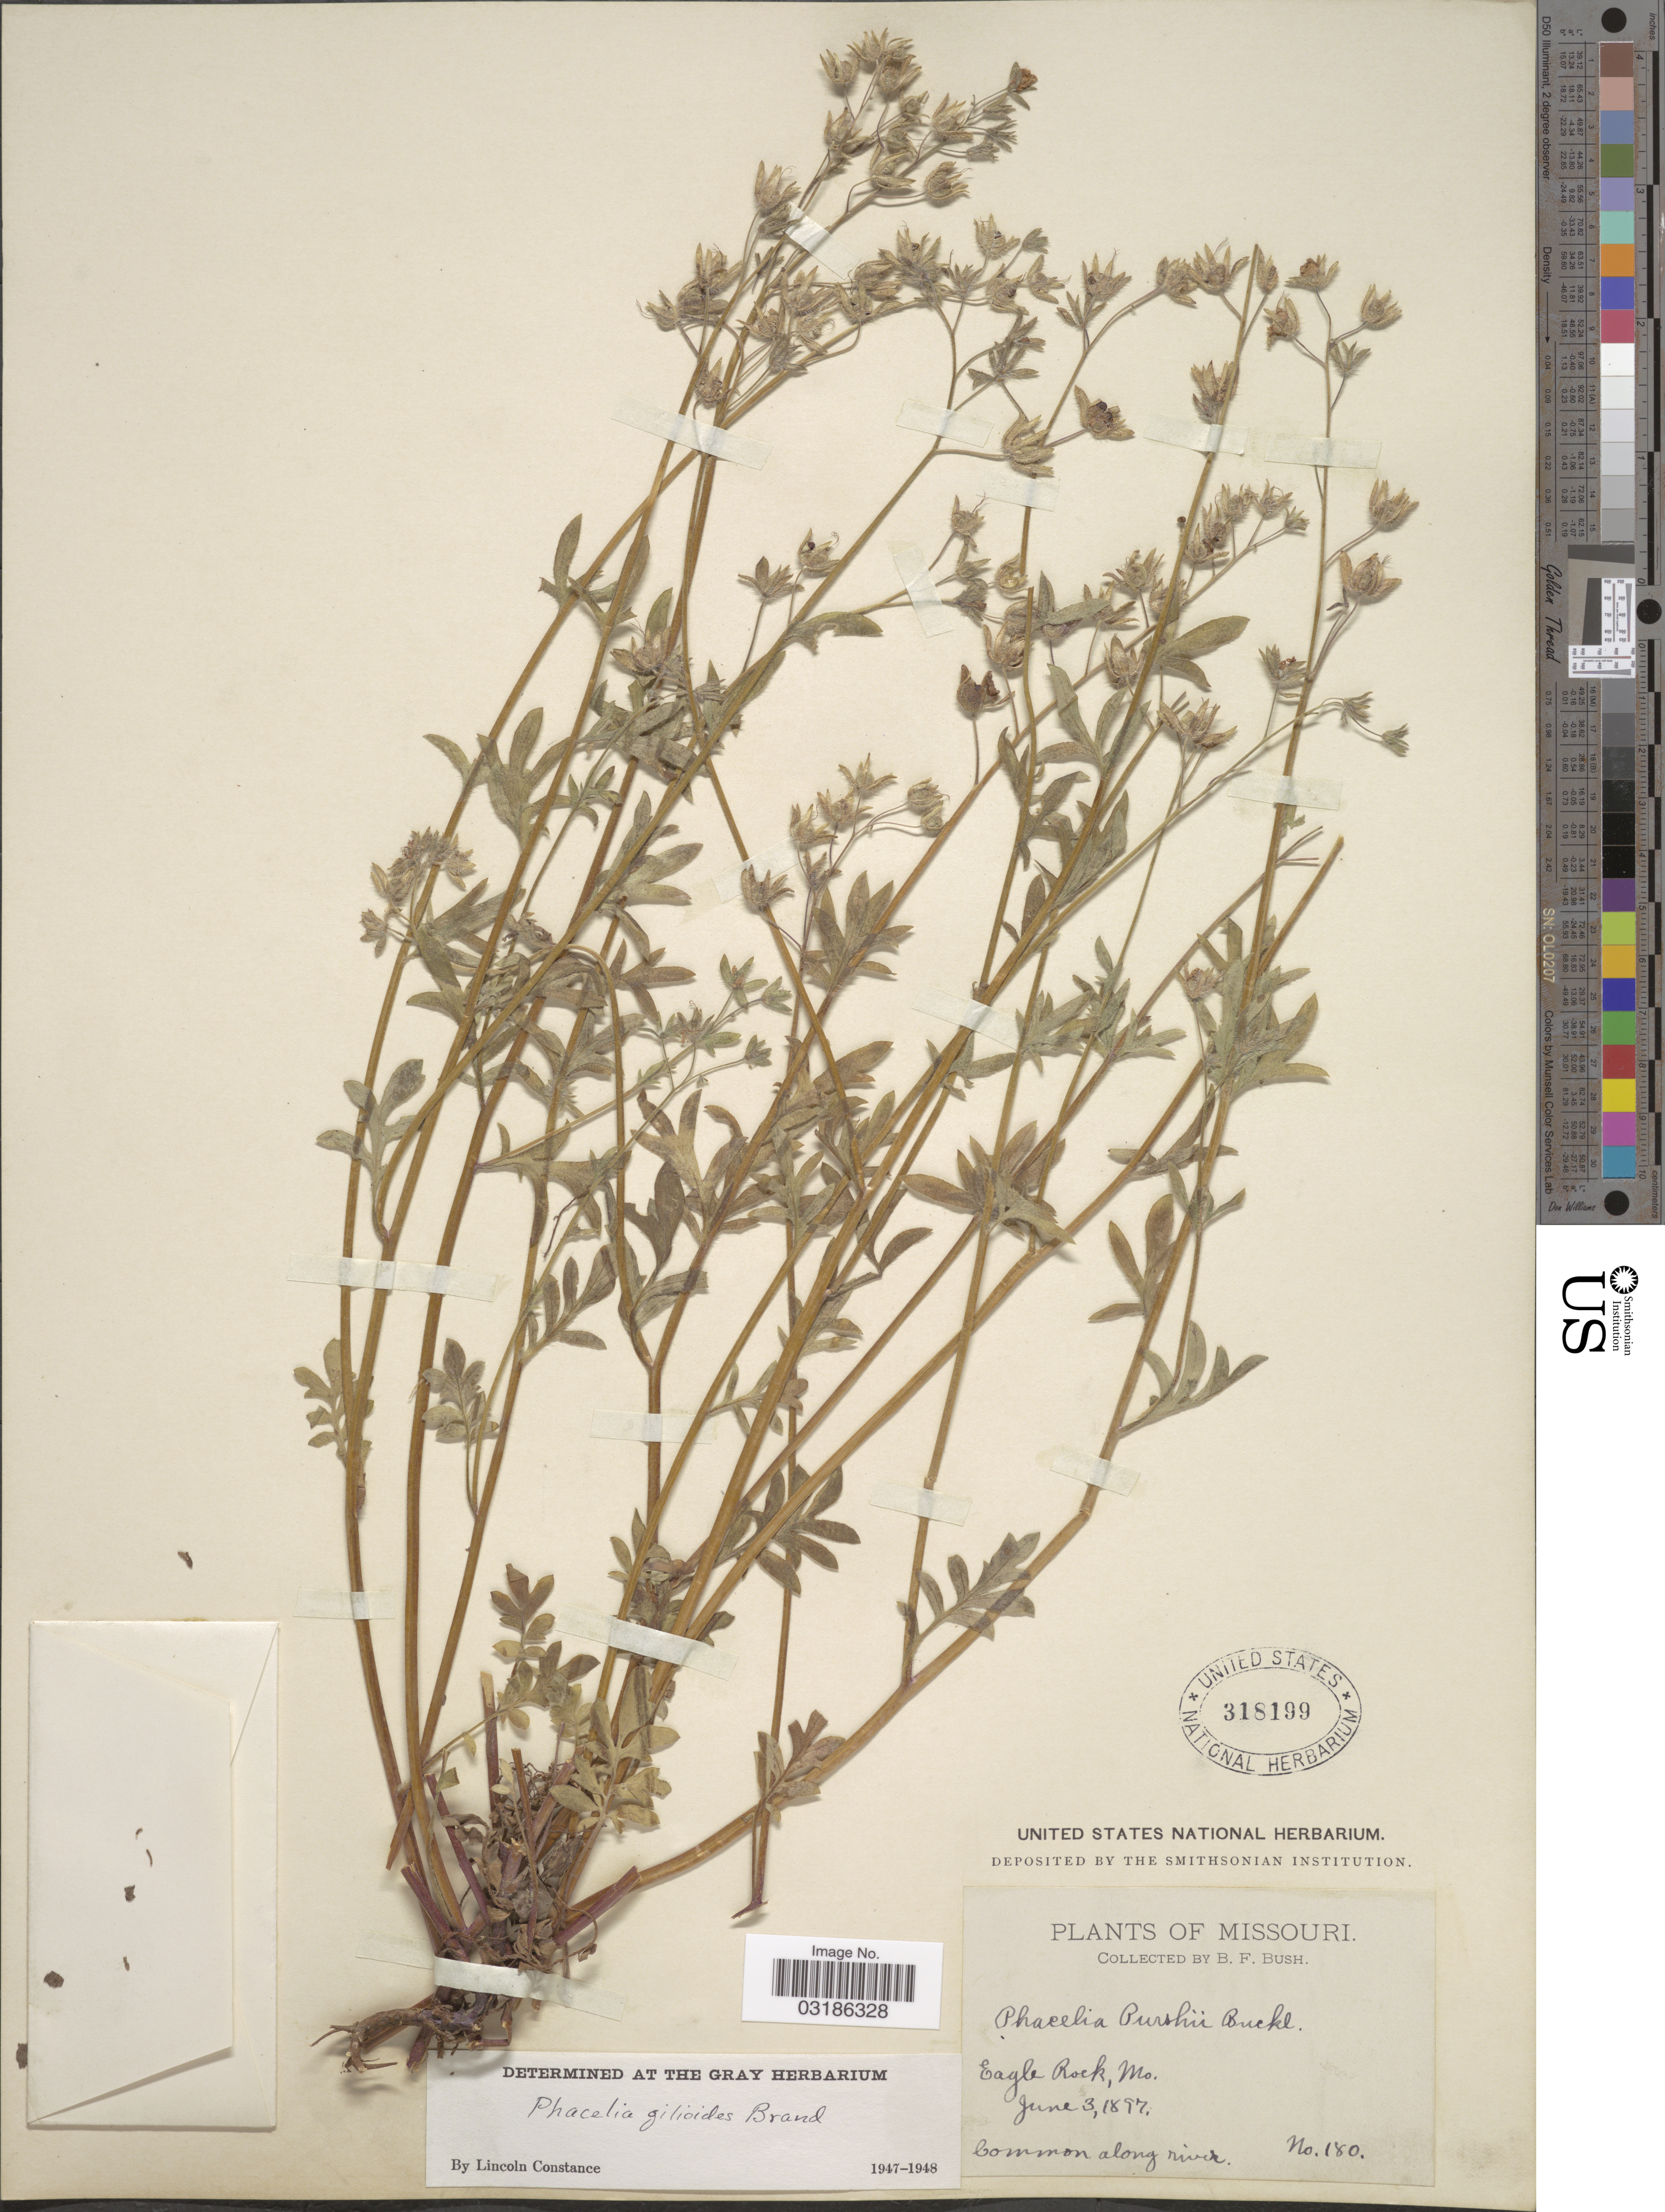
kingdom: Plantae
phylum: Tracheophyta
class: Magnoliopsida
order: Boraginales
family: Hydrophyllaceae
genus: Phacelia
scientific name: Phacelia gilioides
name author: Brand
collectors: B. F. Bush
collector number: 180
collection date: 1897-06-03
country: United States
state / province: Missouri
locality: Eagle Rock, Mo.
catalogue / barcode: US 318199